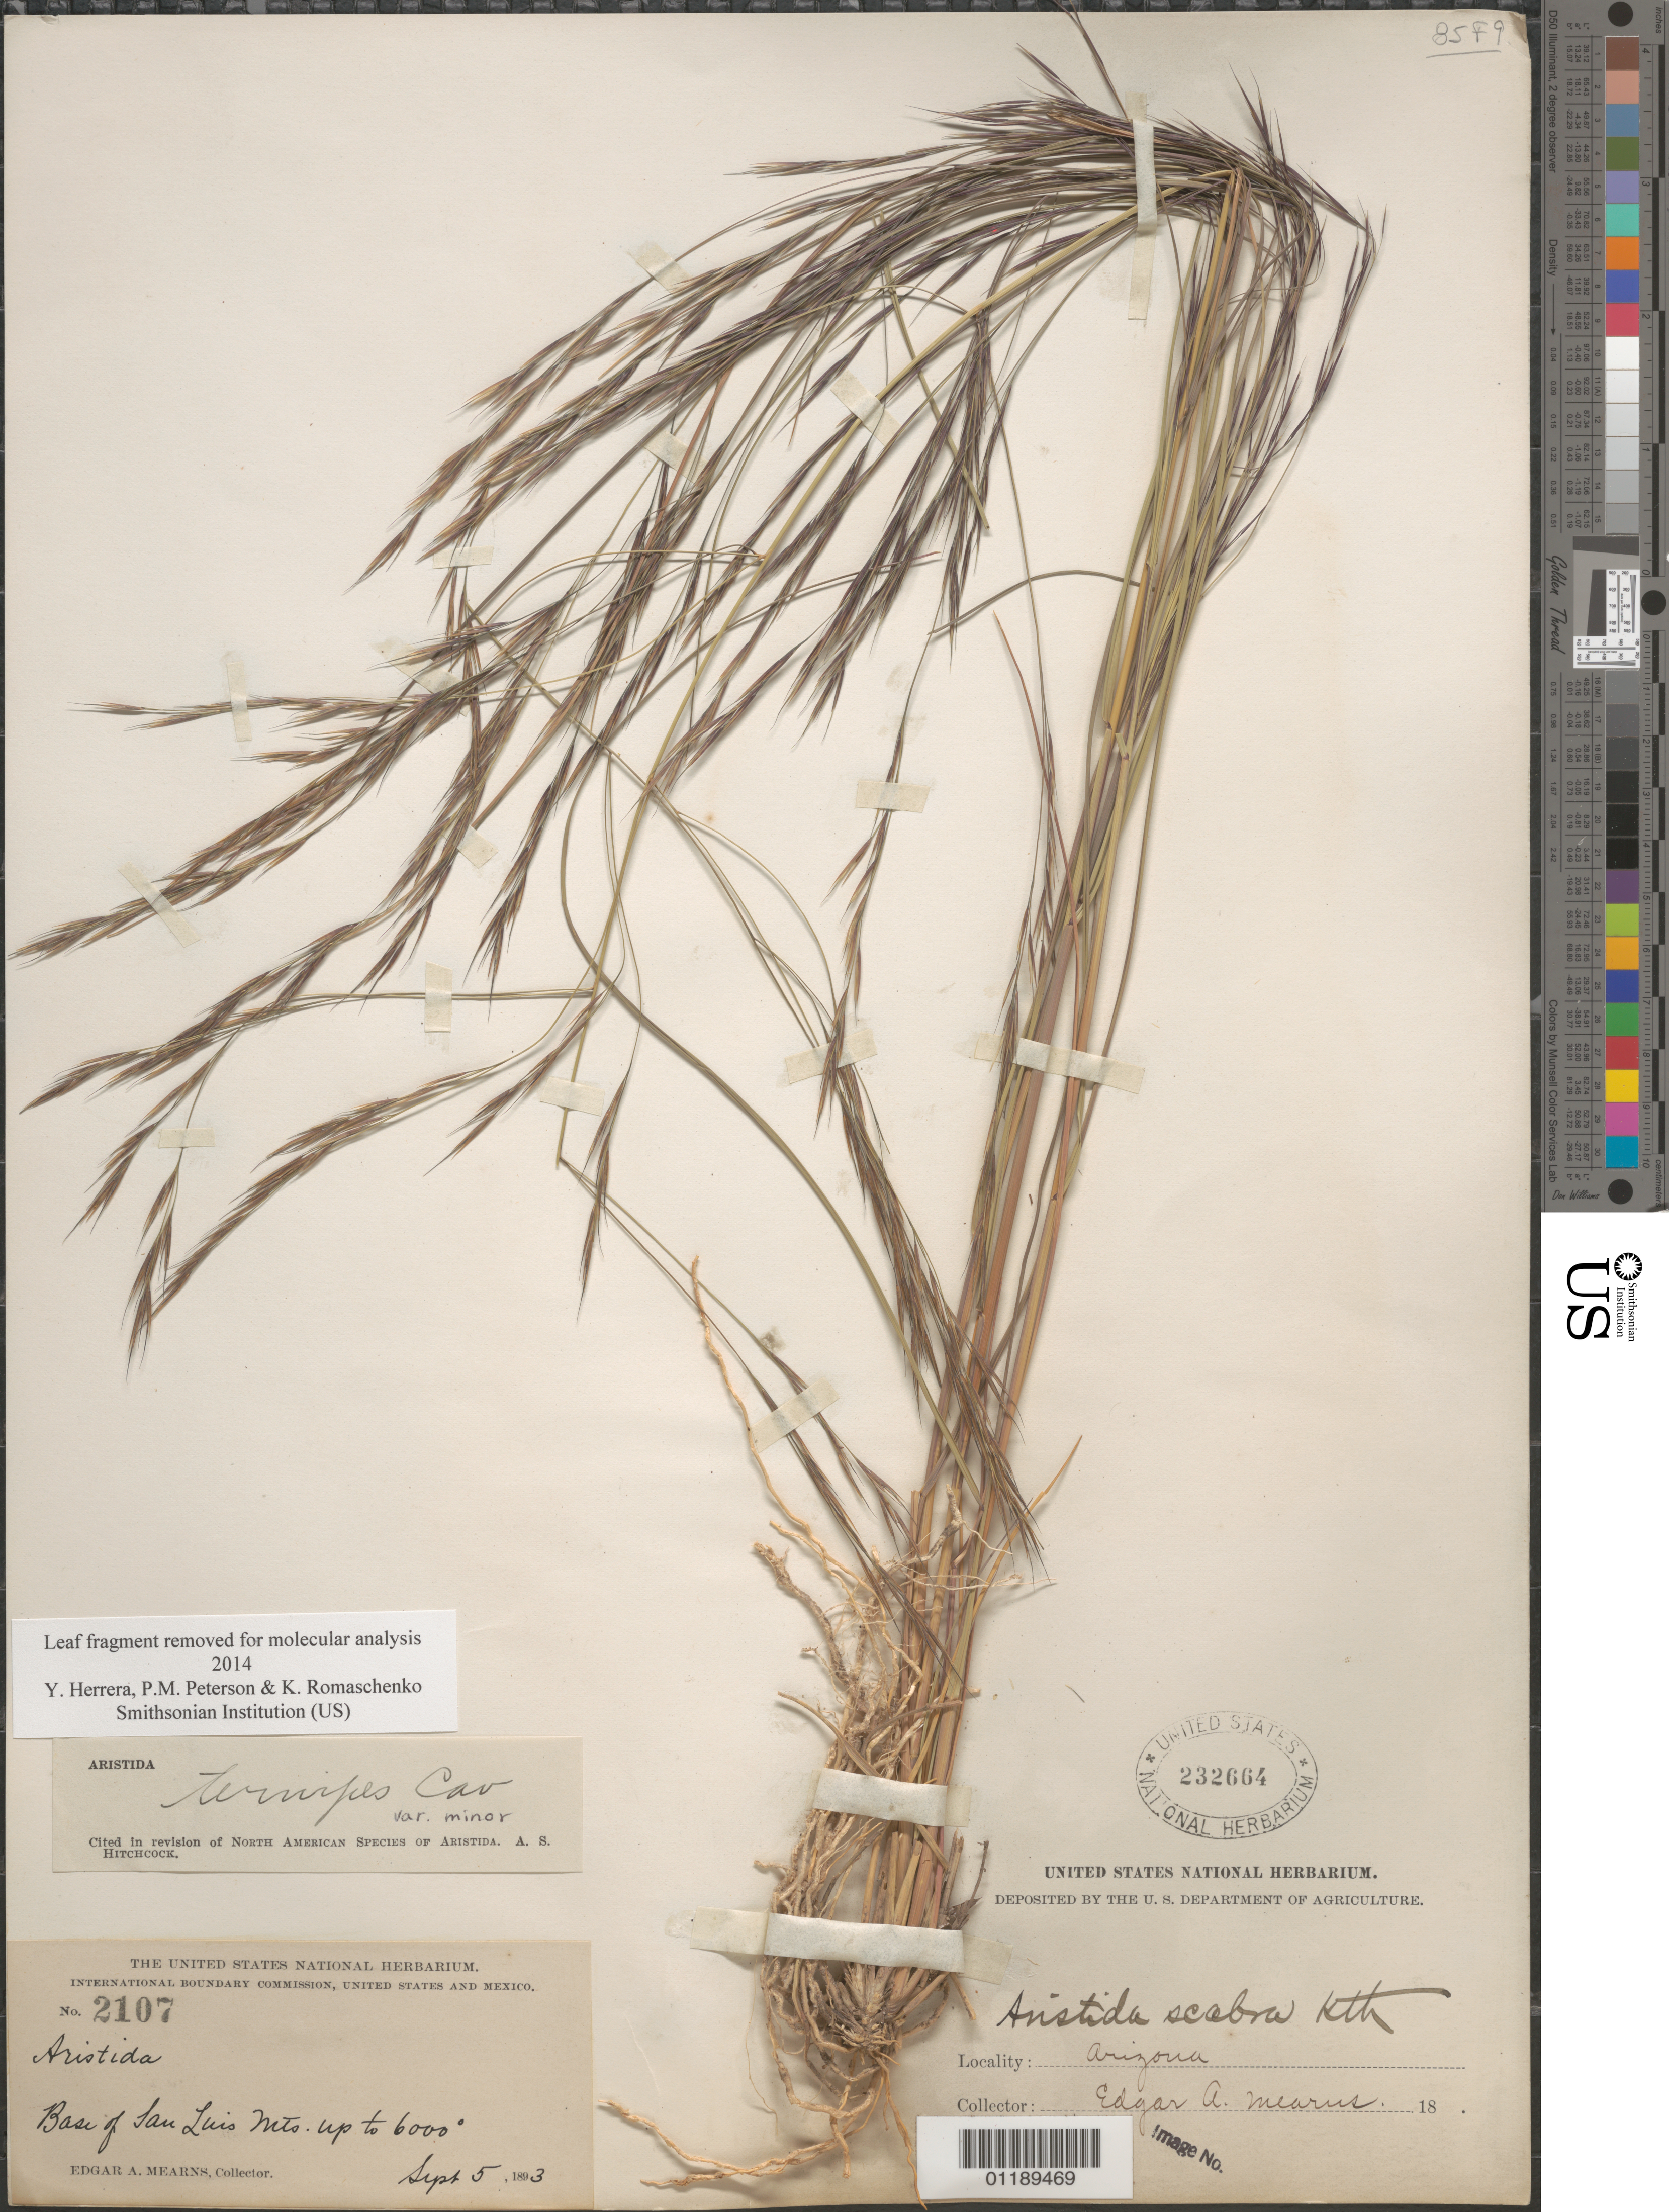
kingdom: Plantae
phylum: Tracheophyta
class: Liliopsida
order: Poales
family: Poaceae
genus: Aristida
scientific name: Aristida ternipes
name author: Cav.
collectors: E. A. Mearns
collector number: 2107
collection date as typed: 05 Sep 1893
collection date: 1893-09-05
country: United States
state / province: Arizona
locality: Base of San Luis Mts.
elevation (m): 1829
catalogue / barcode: US 232664